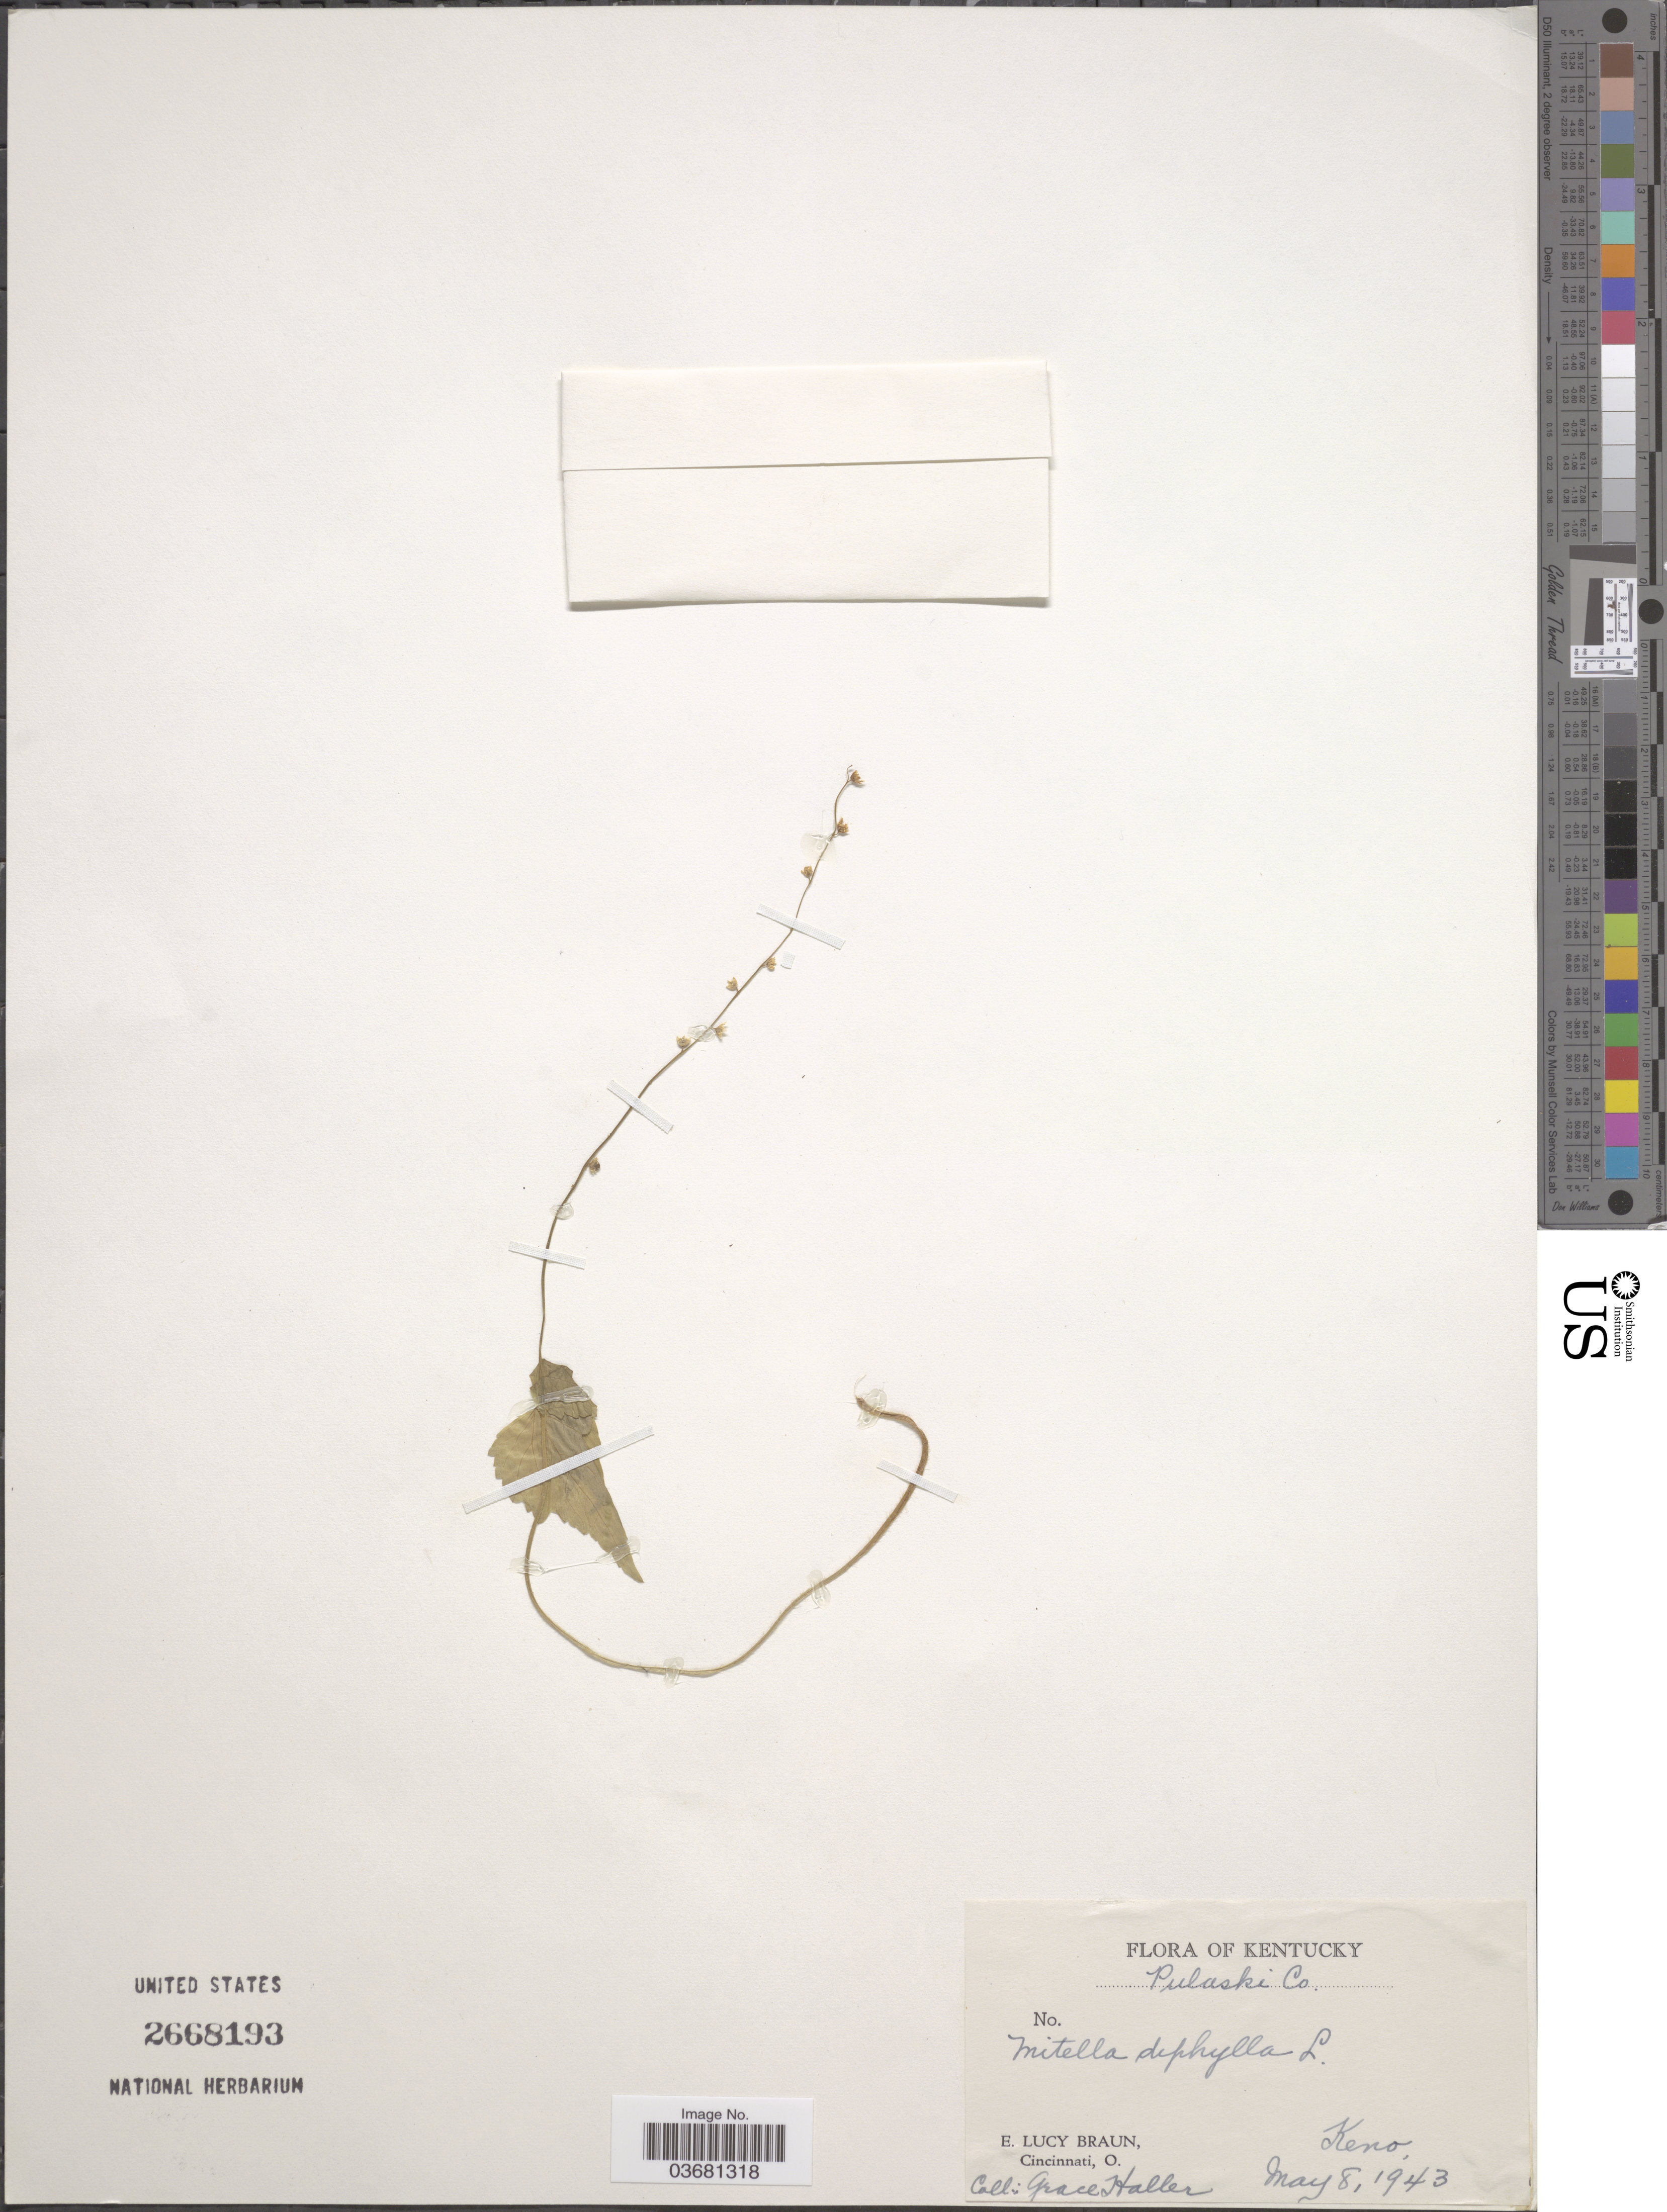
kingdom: Plantae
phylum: Tracheophyta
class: Magnoliopsida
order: Saxifragales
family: Saxifragaceae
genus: Mitella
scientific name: Mitella diphylla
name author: L.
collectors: G. Haller & E. Braun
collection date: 1943-05-08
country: United States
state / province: Kentucky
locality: Pulaski Co. Keno.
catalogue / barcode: US 2668193